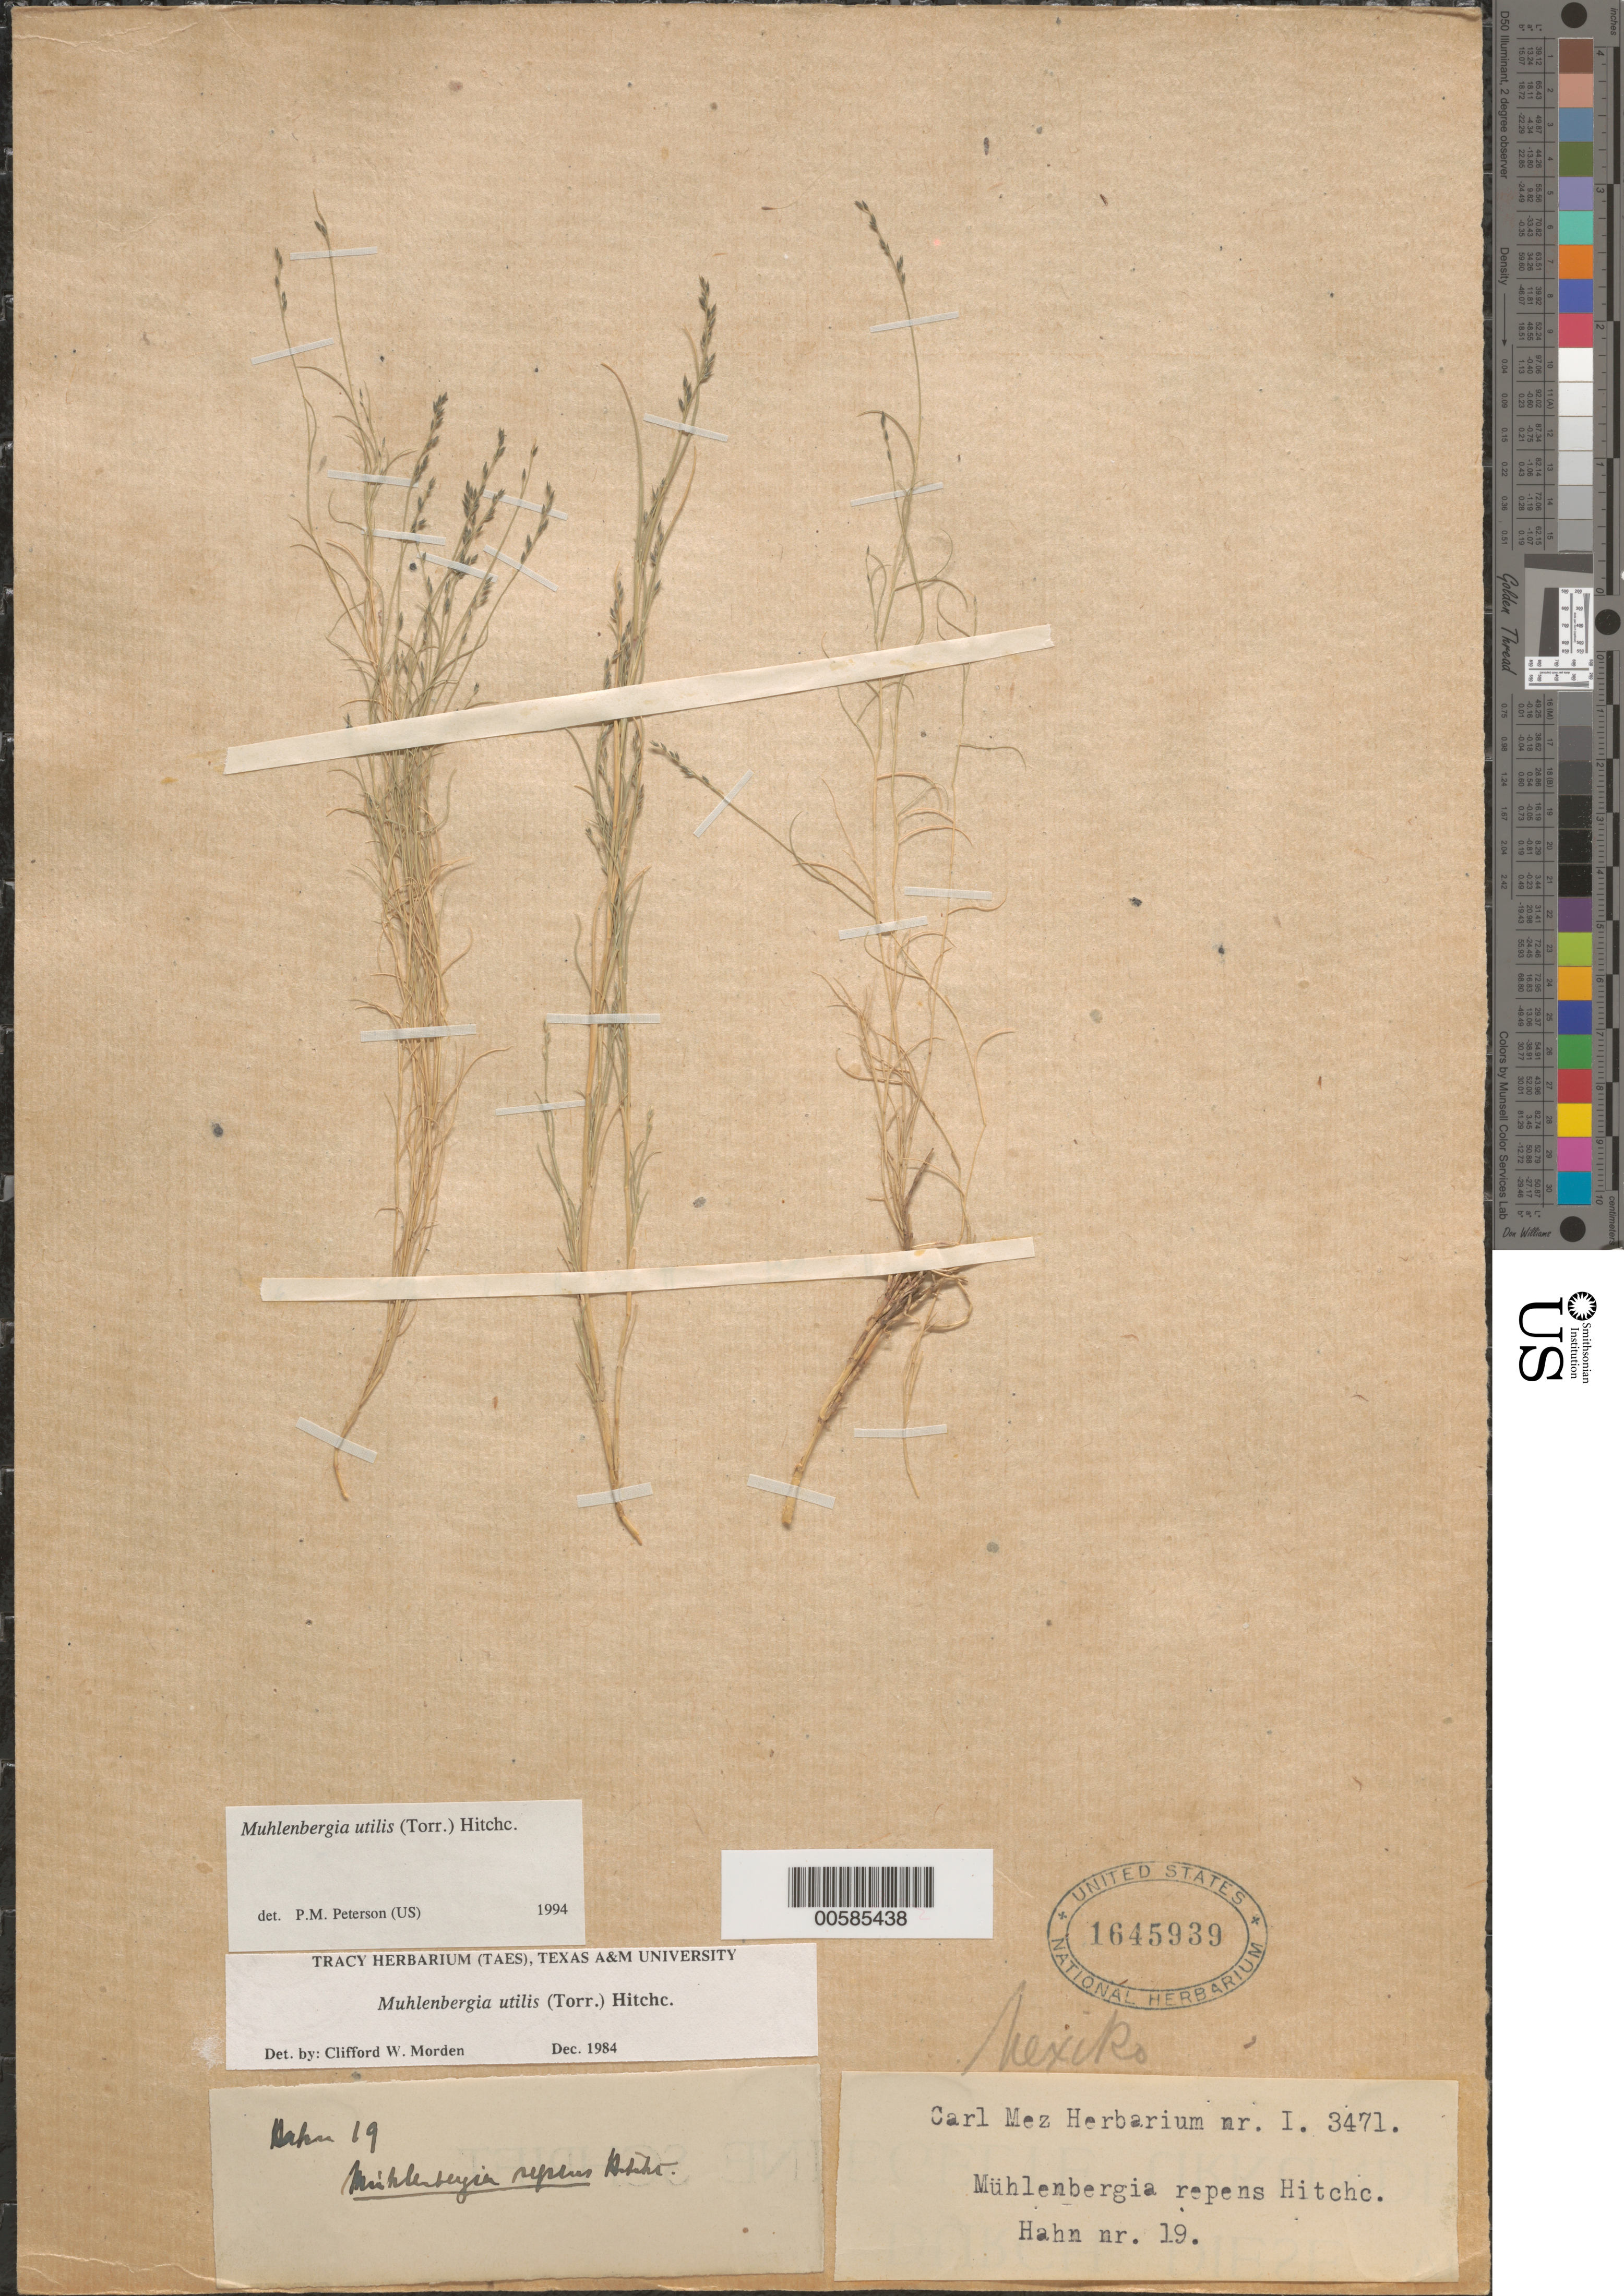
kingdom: Plantae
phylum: Tracheophyta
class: Liliopsida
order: Poales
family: Poaceae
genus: Muhlenbergia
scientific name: Muhlenbergia utilis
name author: (Torr.) Hitchc.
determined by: Peterson, Paul M., (BOT), Smithsonian Institution - National Museum of Natural History (UNITED STATES)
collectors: -- Hahn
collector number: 19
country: Mexico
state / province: Durango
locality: San Ramon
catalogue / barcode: US 1645939